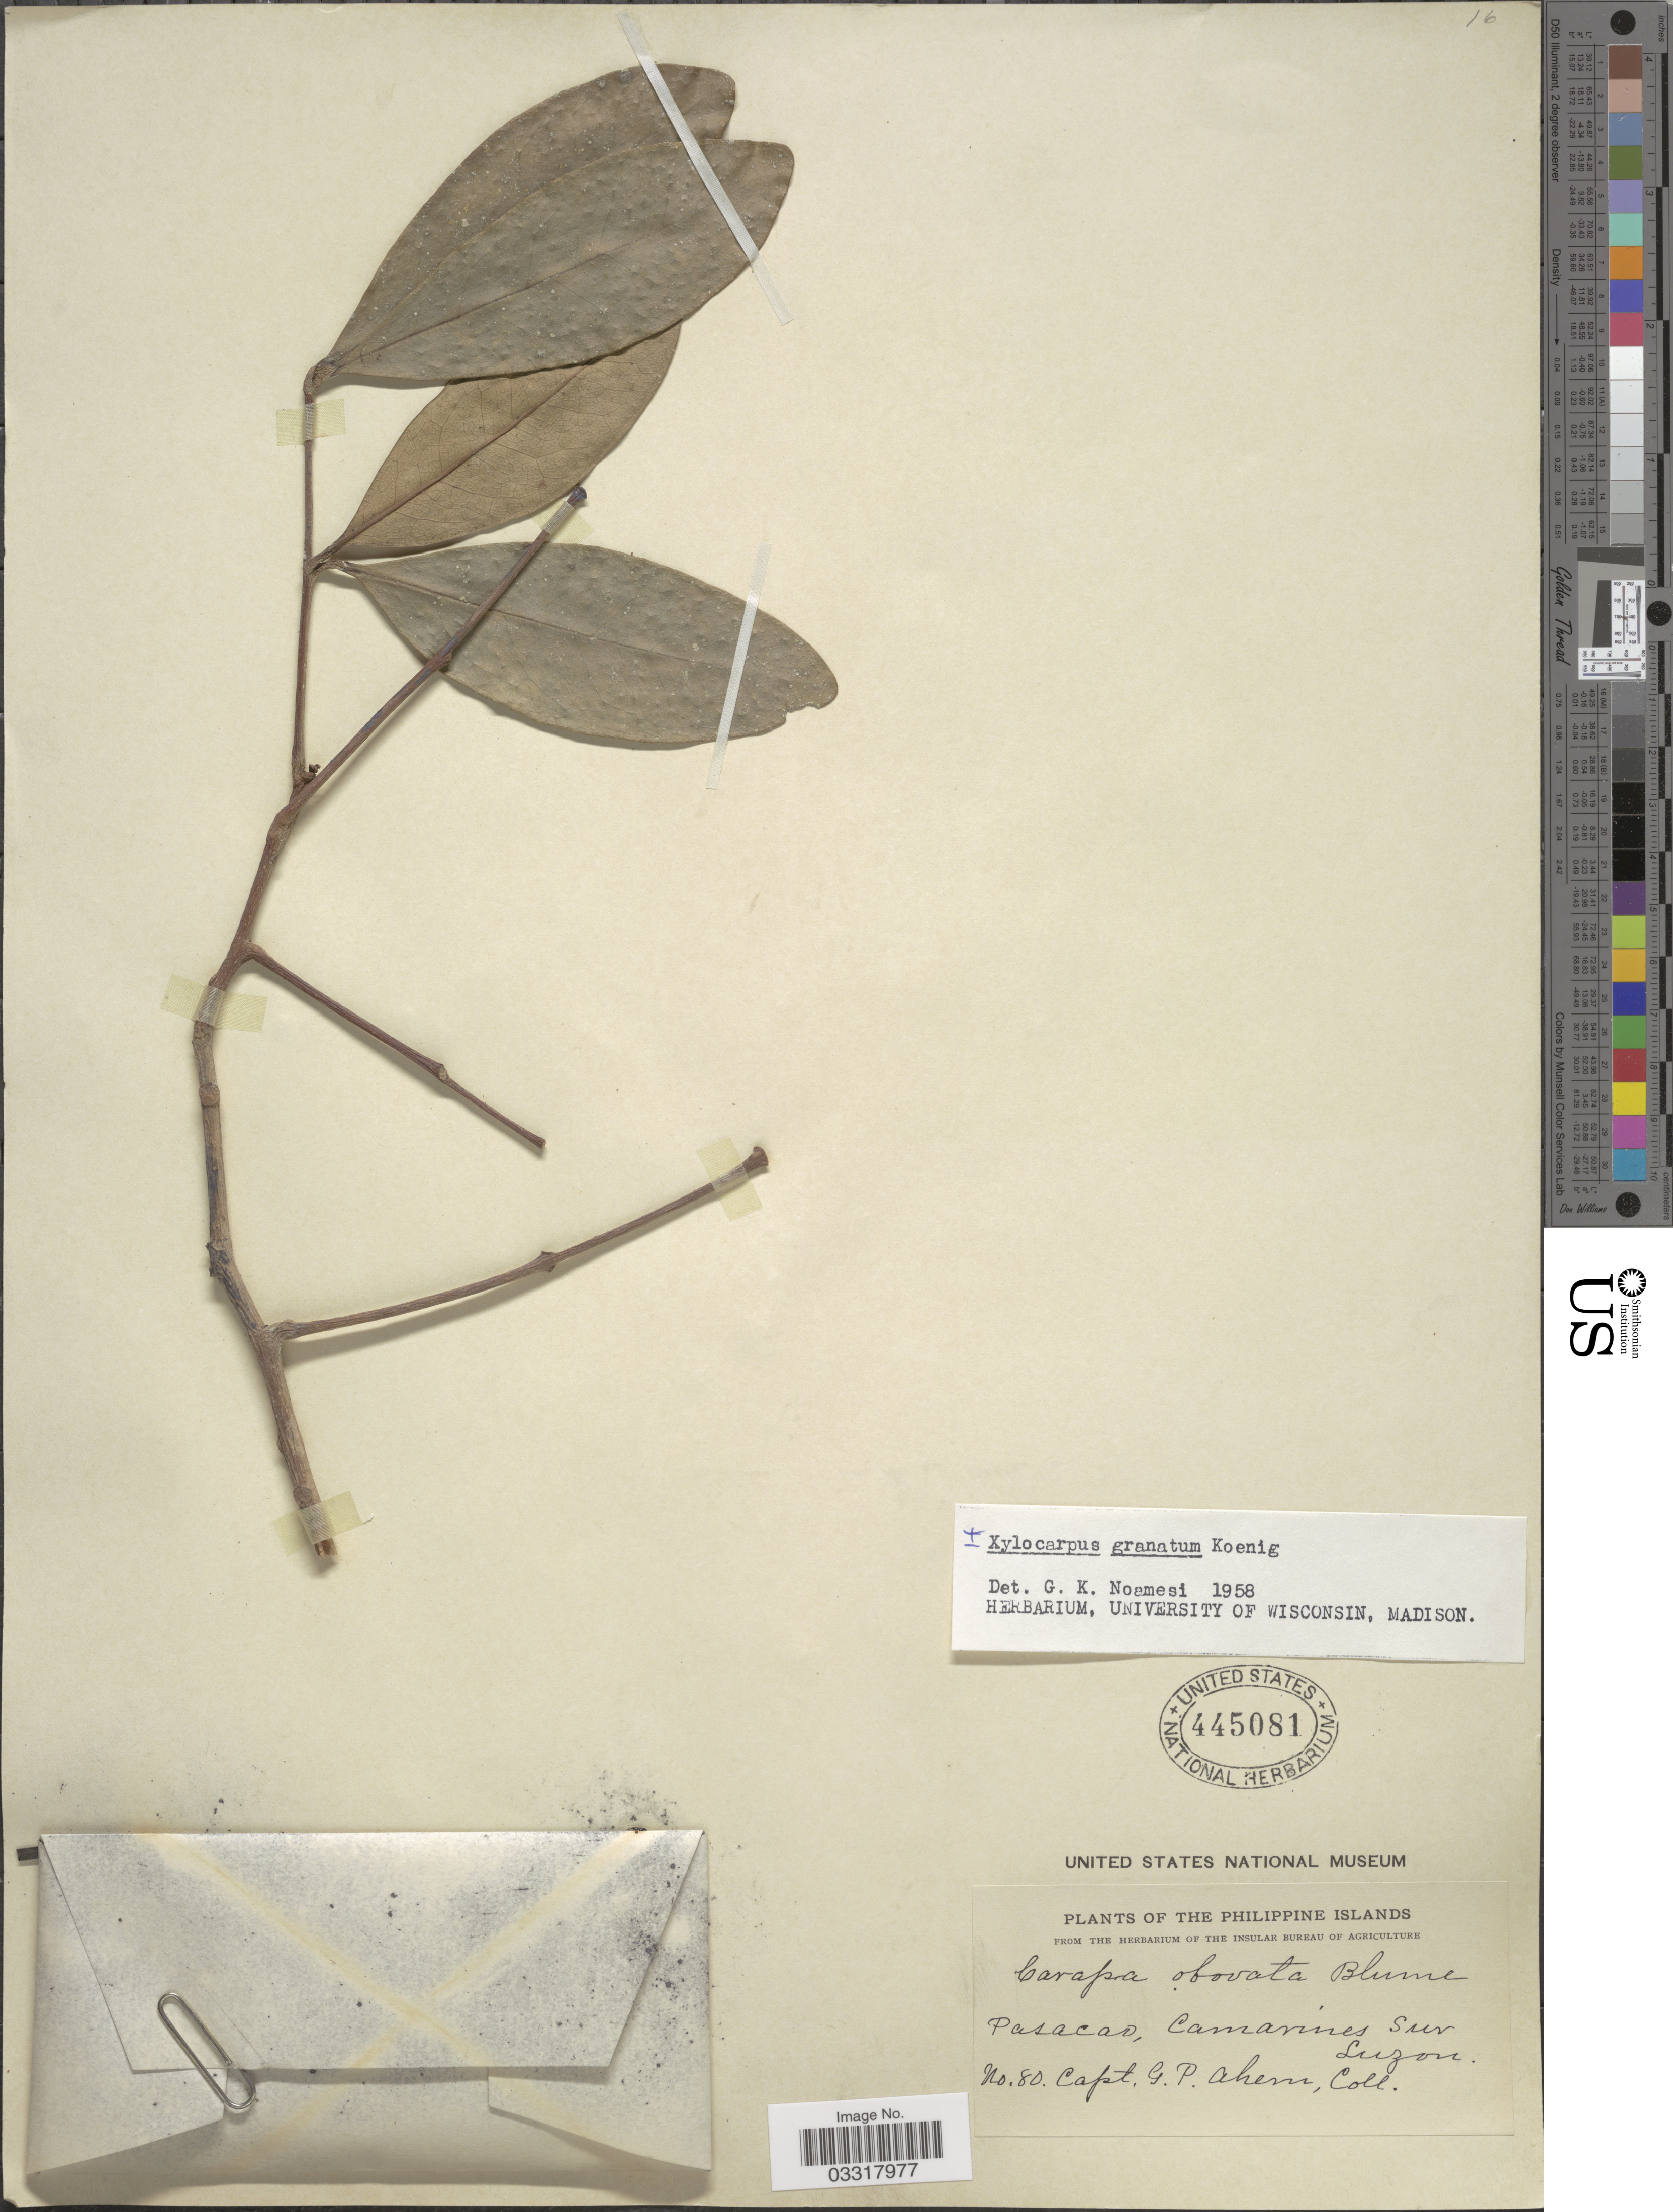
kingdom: Plantae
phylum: Tracheophyta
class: Magnoliopsida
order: Sapindales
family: Meliaceae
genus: Xylocarpus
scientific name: Xylocarpus granatum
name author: J. Koenig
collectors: G. Ahern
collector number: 80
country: Philippines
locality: The Philippine Islands. Pasacao, Camarines Sur Luzon.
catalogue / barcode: US 445081